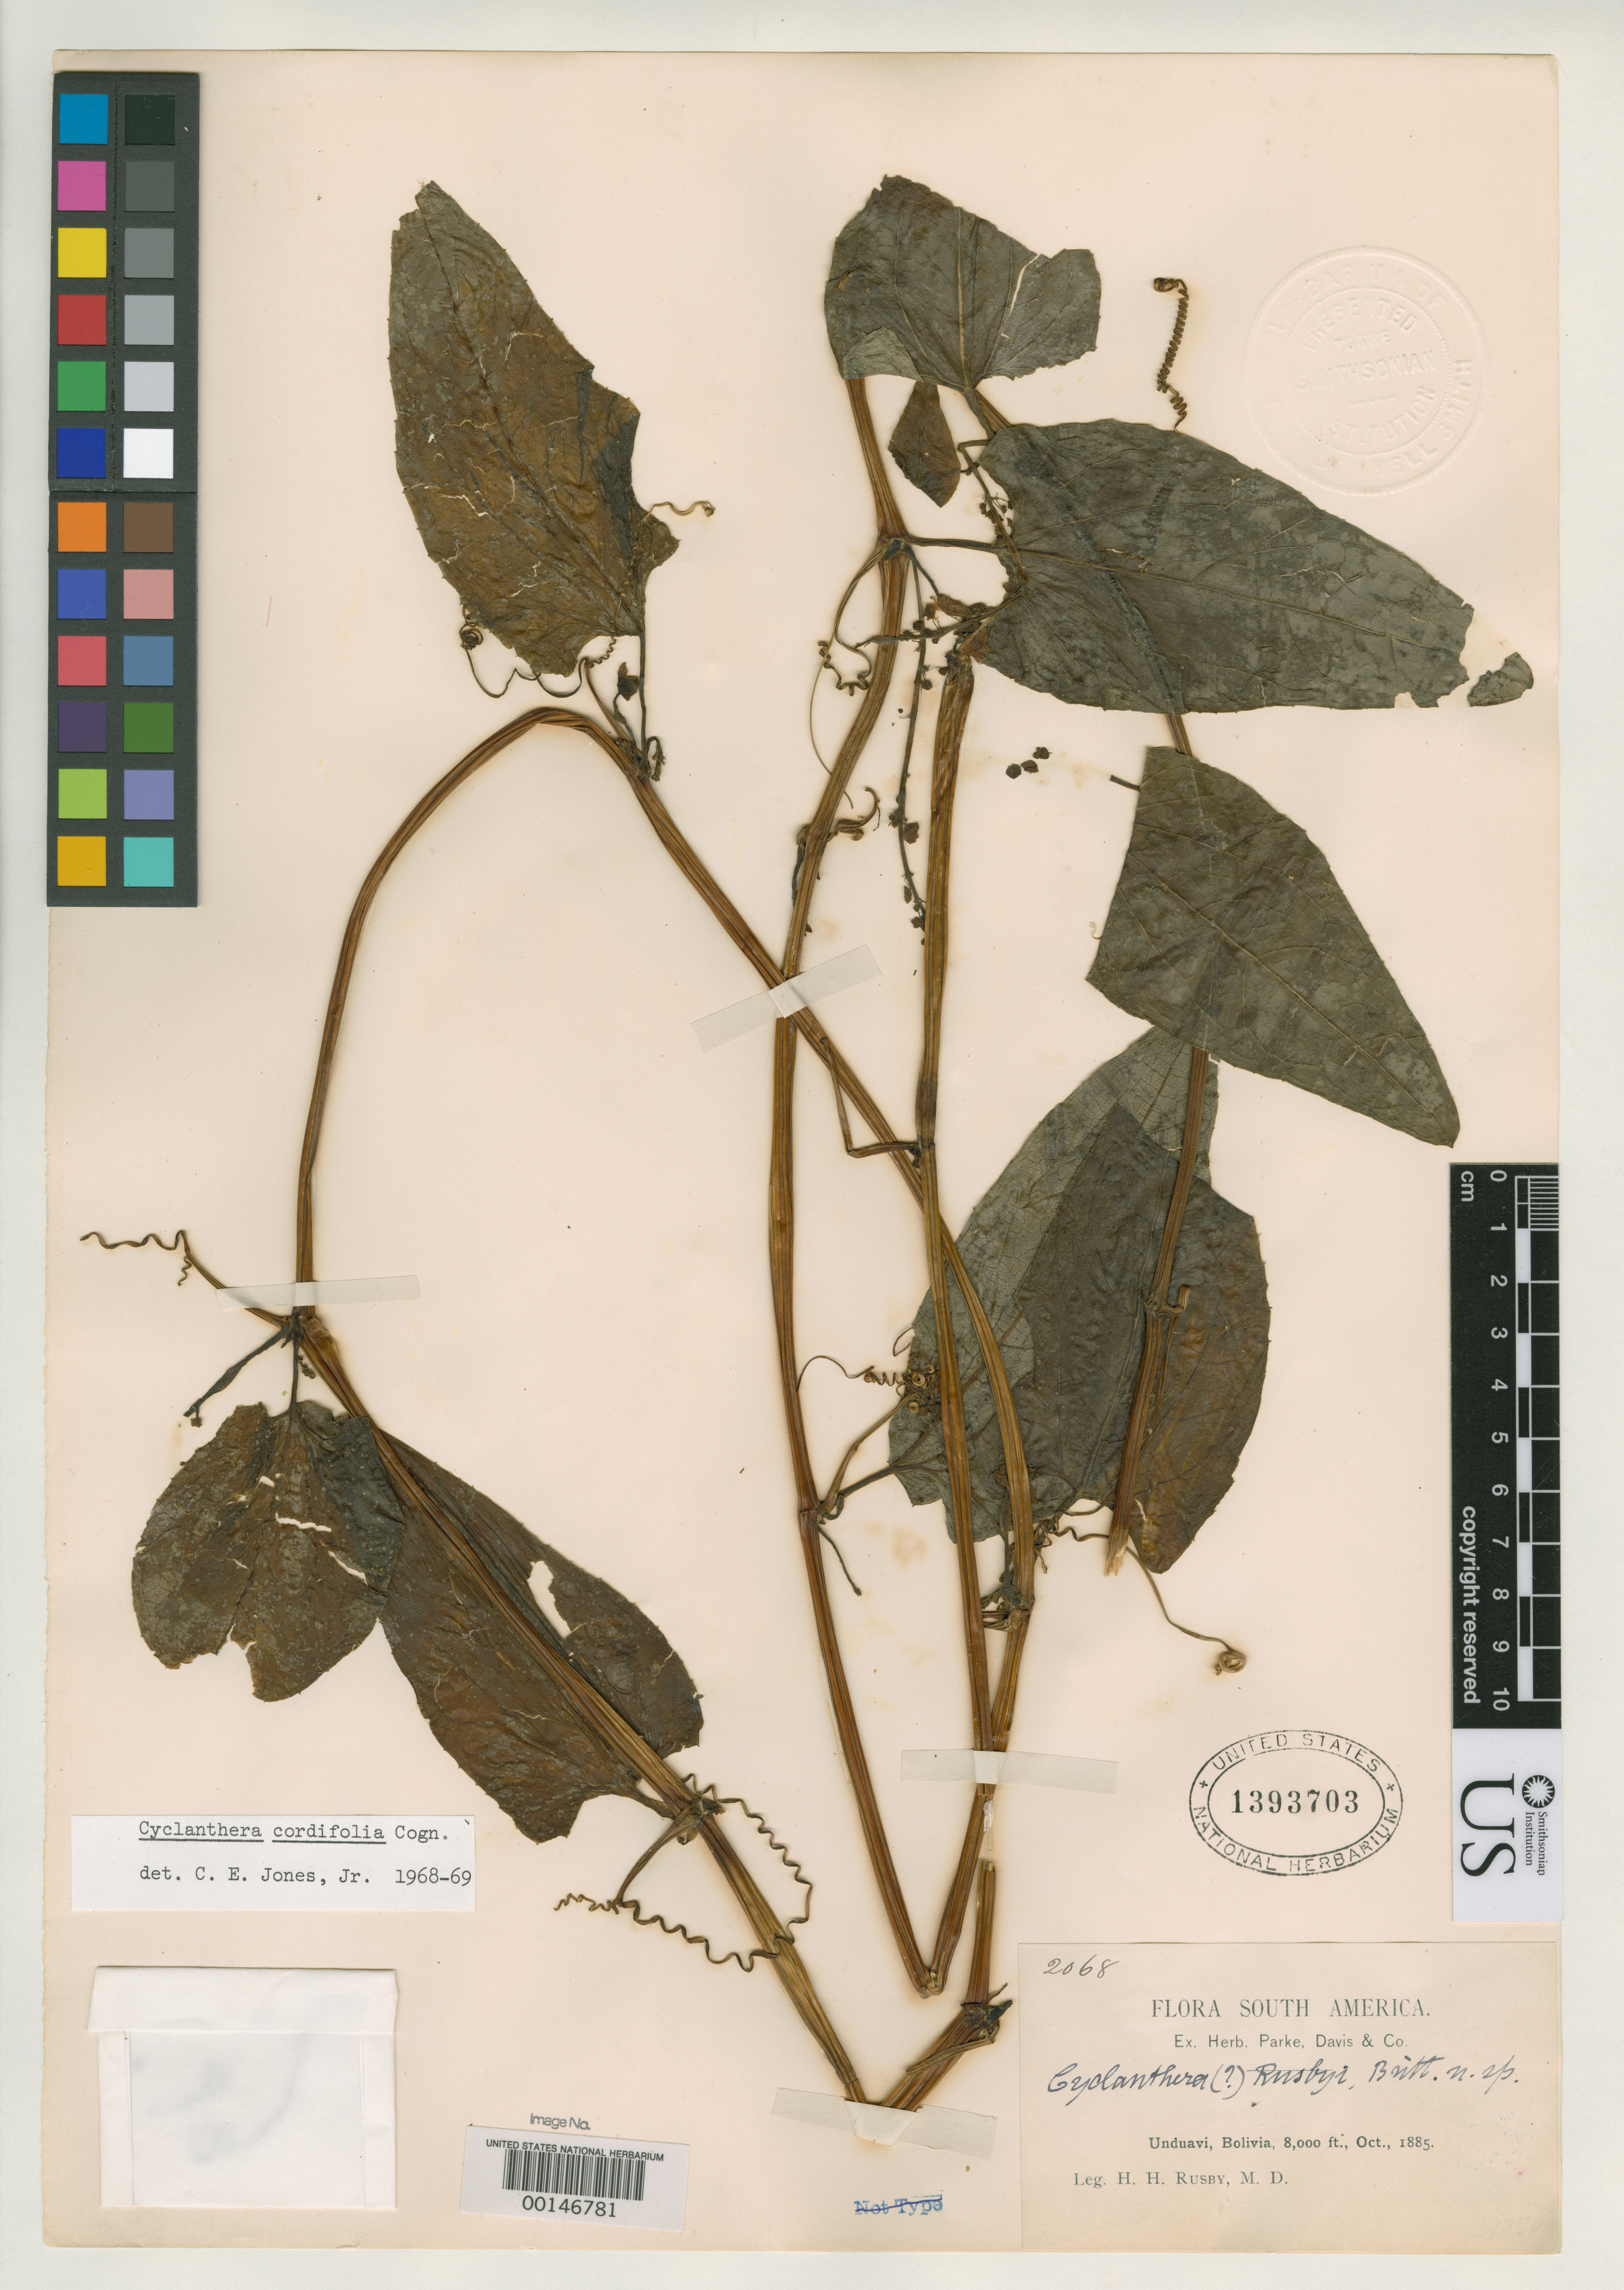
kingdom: Plantae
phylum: Tracheophyta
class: Magnoliopsida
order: Cucurbitales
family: Cucurbitaceae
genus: Cyclanthera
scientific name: Cyclanthera rusbyi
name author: Britton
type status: Syntype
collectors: H. H. Rusby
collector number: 2068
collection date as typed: Oct., 1885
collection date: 1885-10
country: Bolivia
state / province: La Paz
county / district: Nor Yungas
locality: Unduavi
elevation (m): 2438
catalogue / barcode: US 1393703